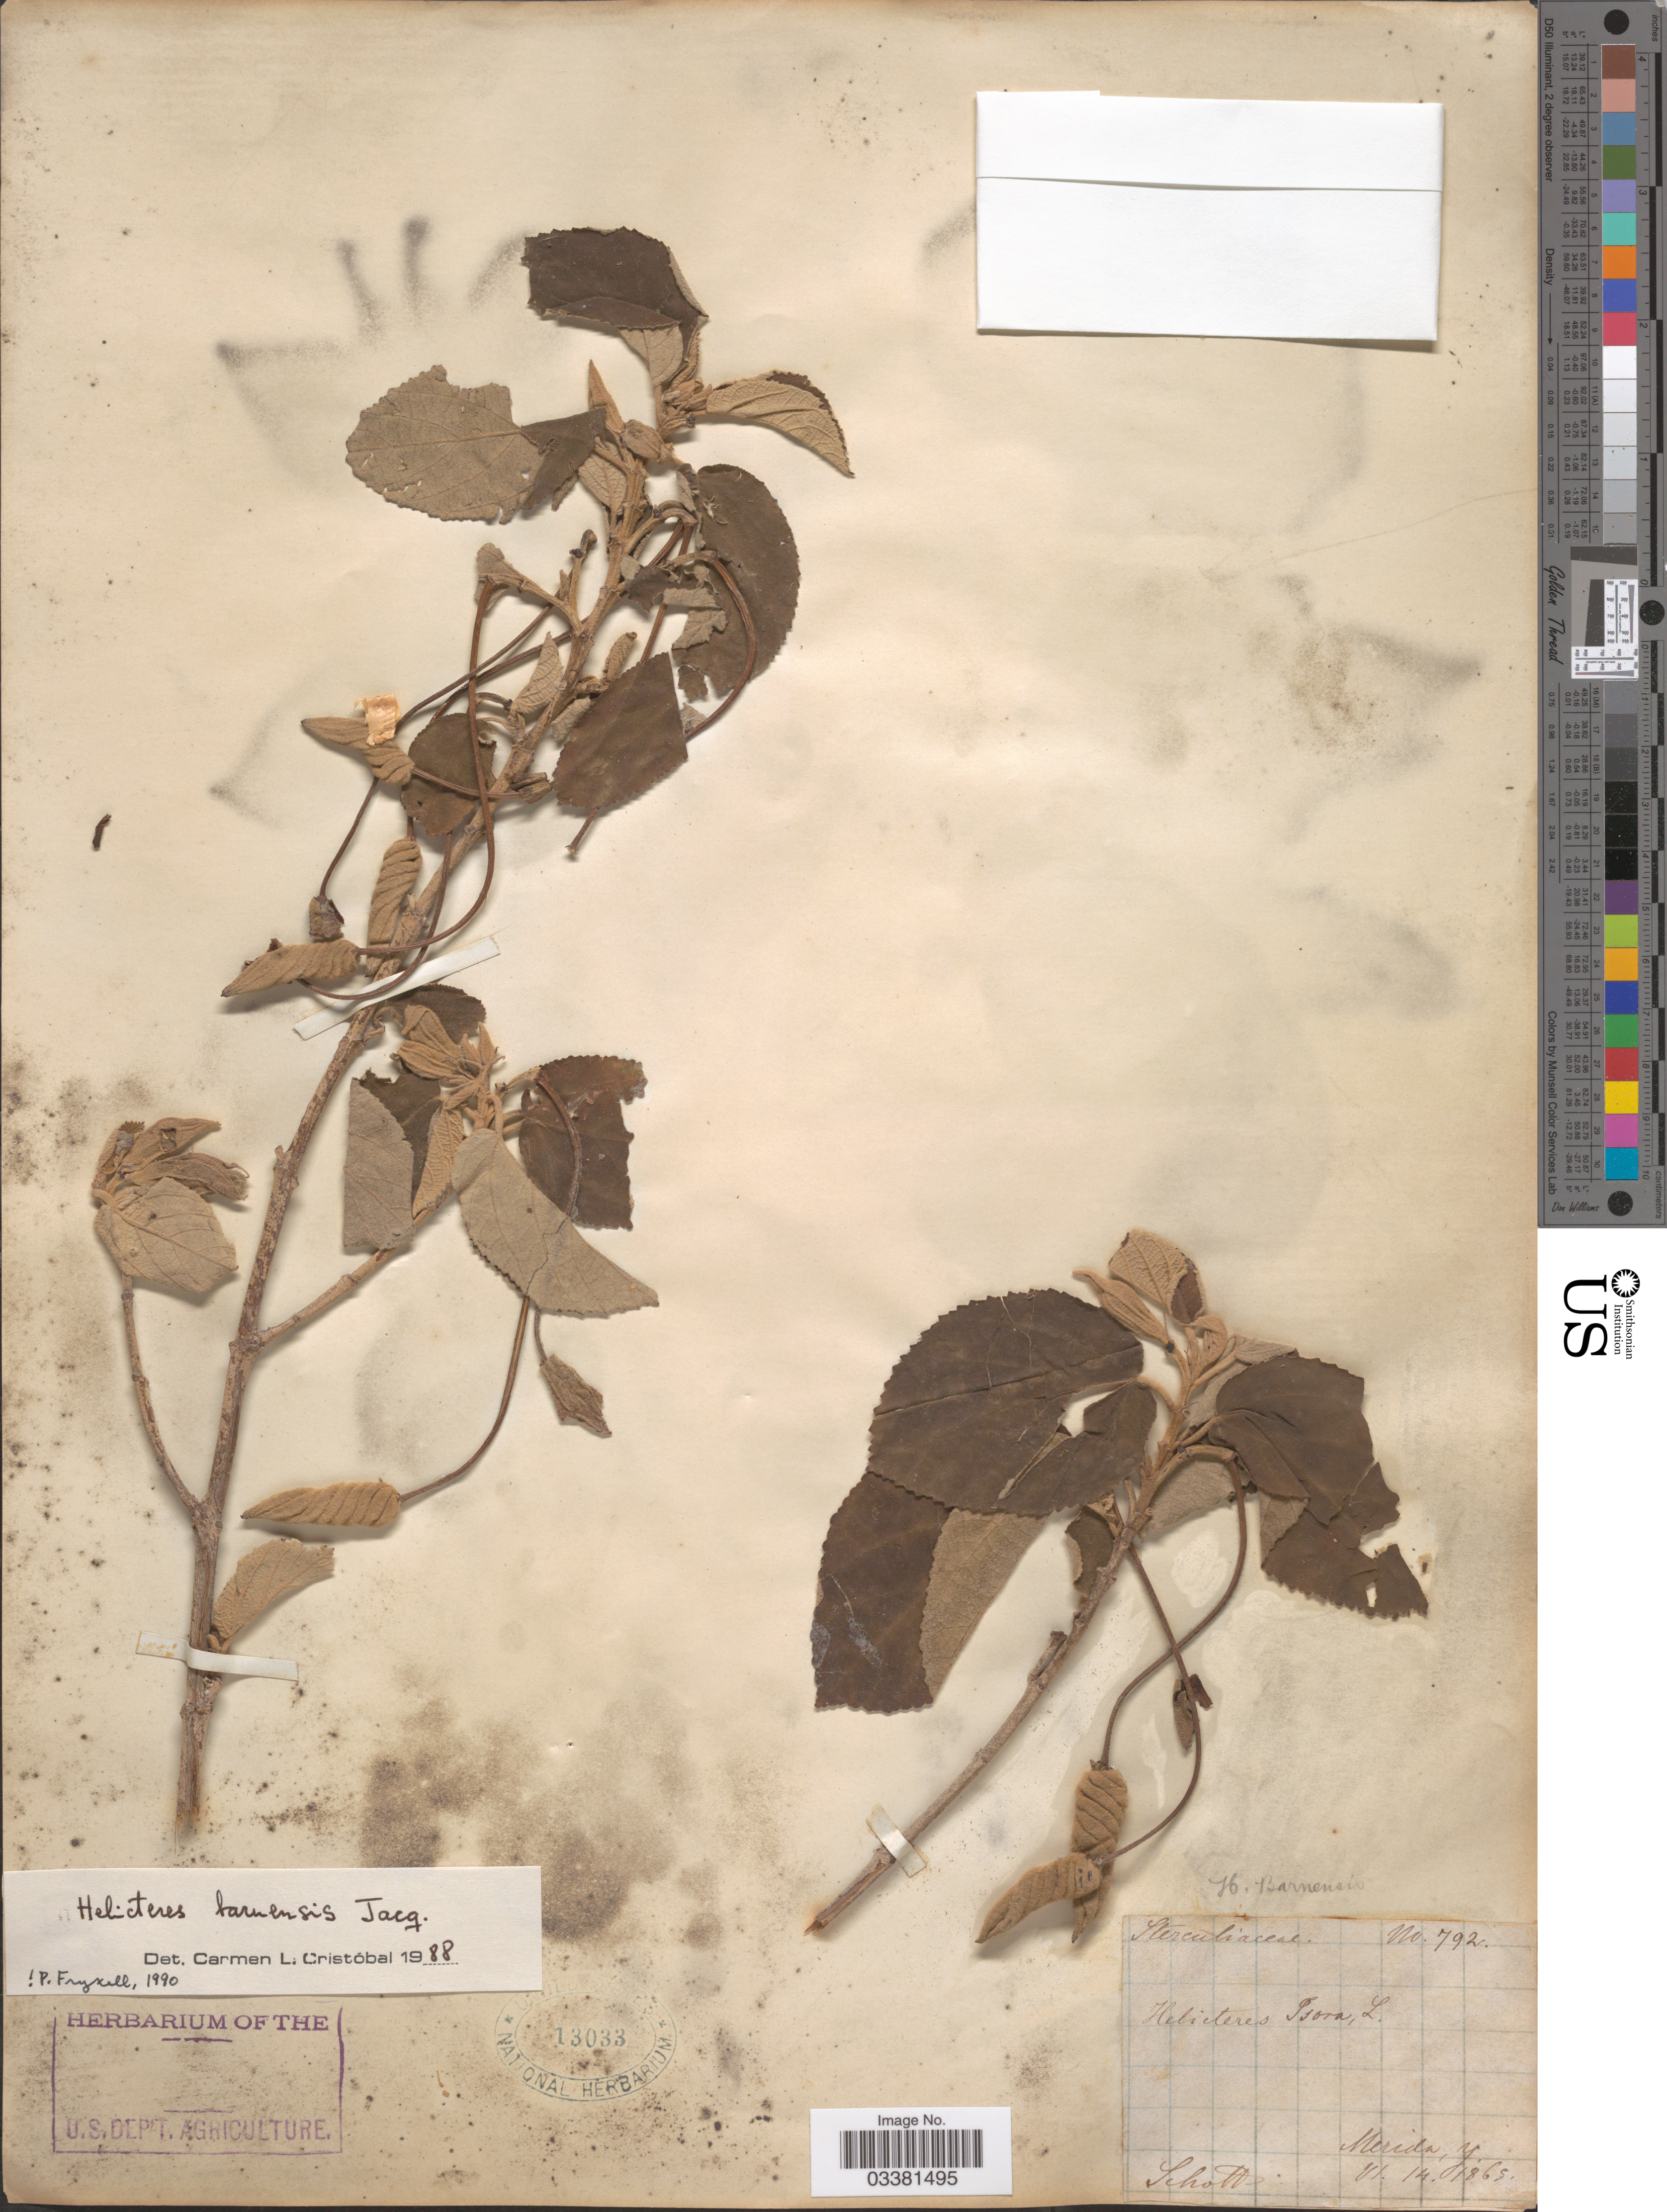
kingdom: Plantae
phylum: Tracheophyta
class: Magnoliopsida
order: Malvales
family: Malvaceae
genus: Helicteres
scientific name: Helicteres baruensis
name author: Jacq.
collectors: Schott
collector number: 792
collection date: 1865-06-14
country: Mexico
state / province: Yucatán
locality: Merida, Y.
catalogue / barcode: US 13033